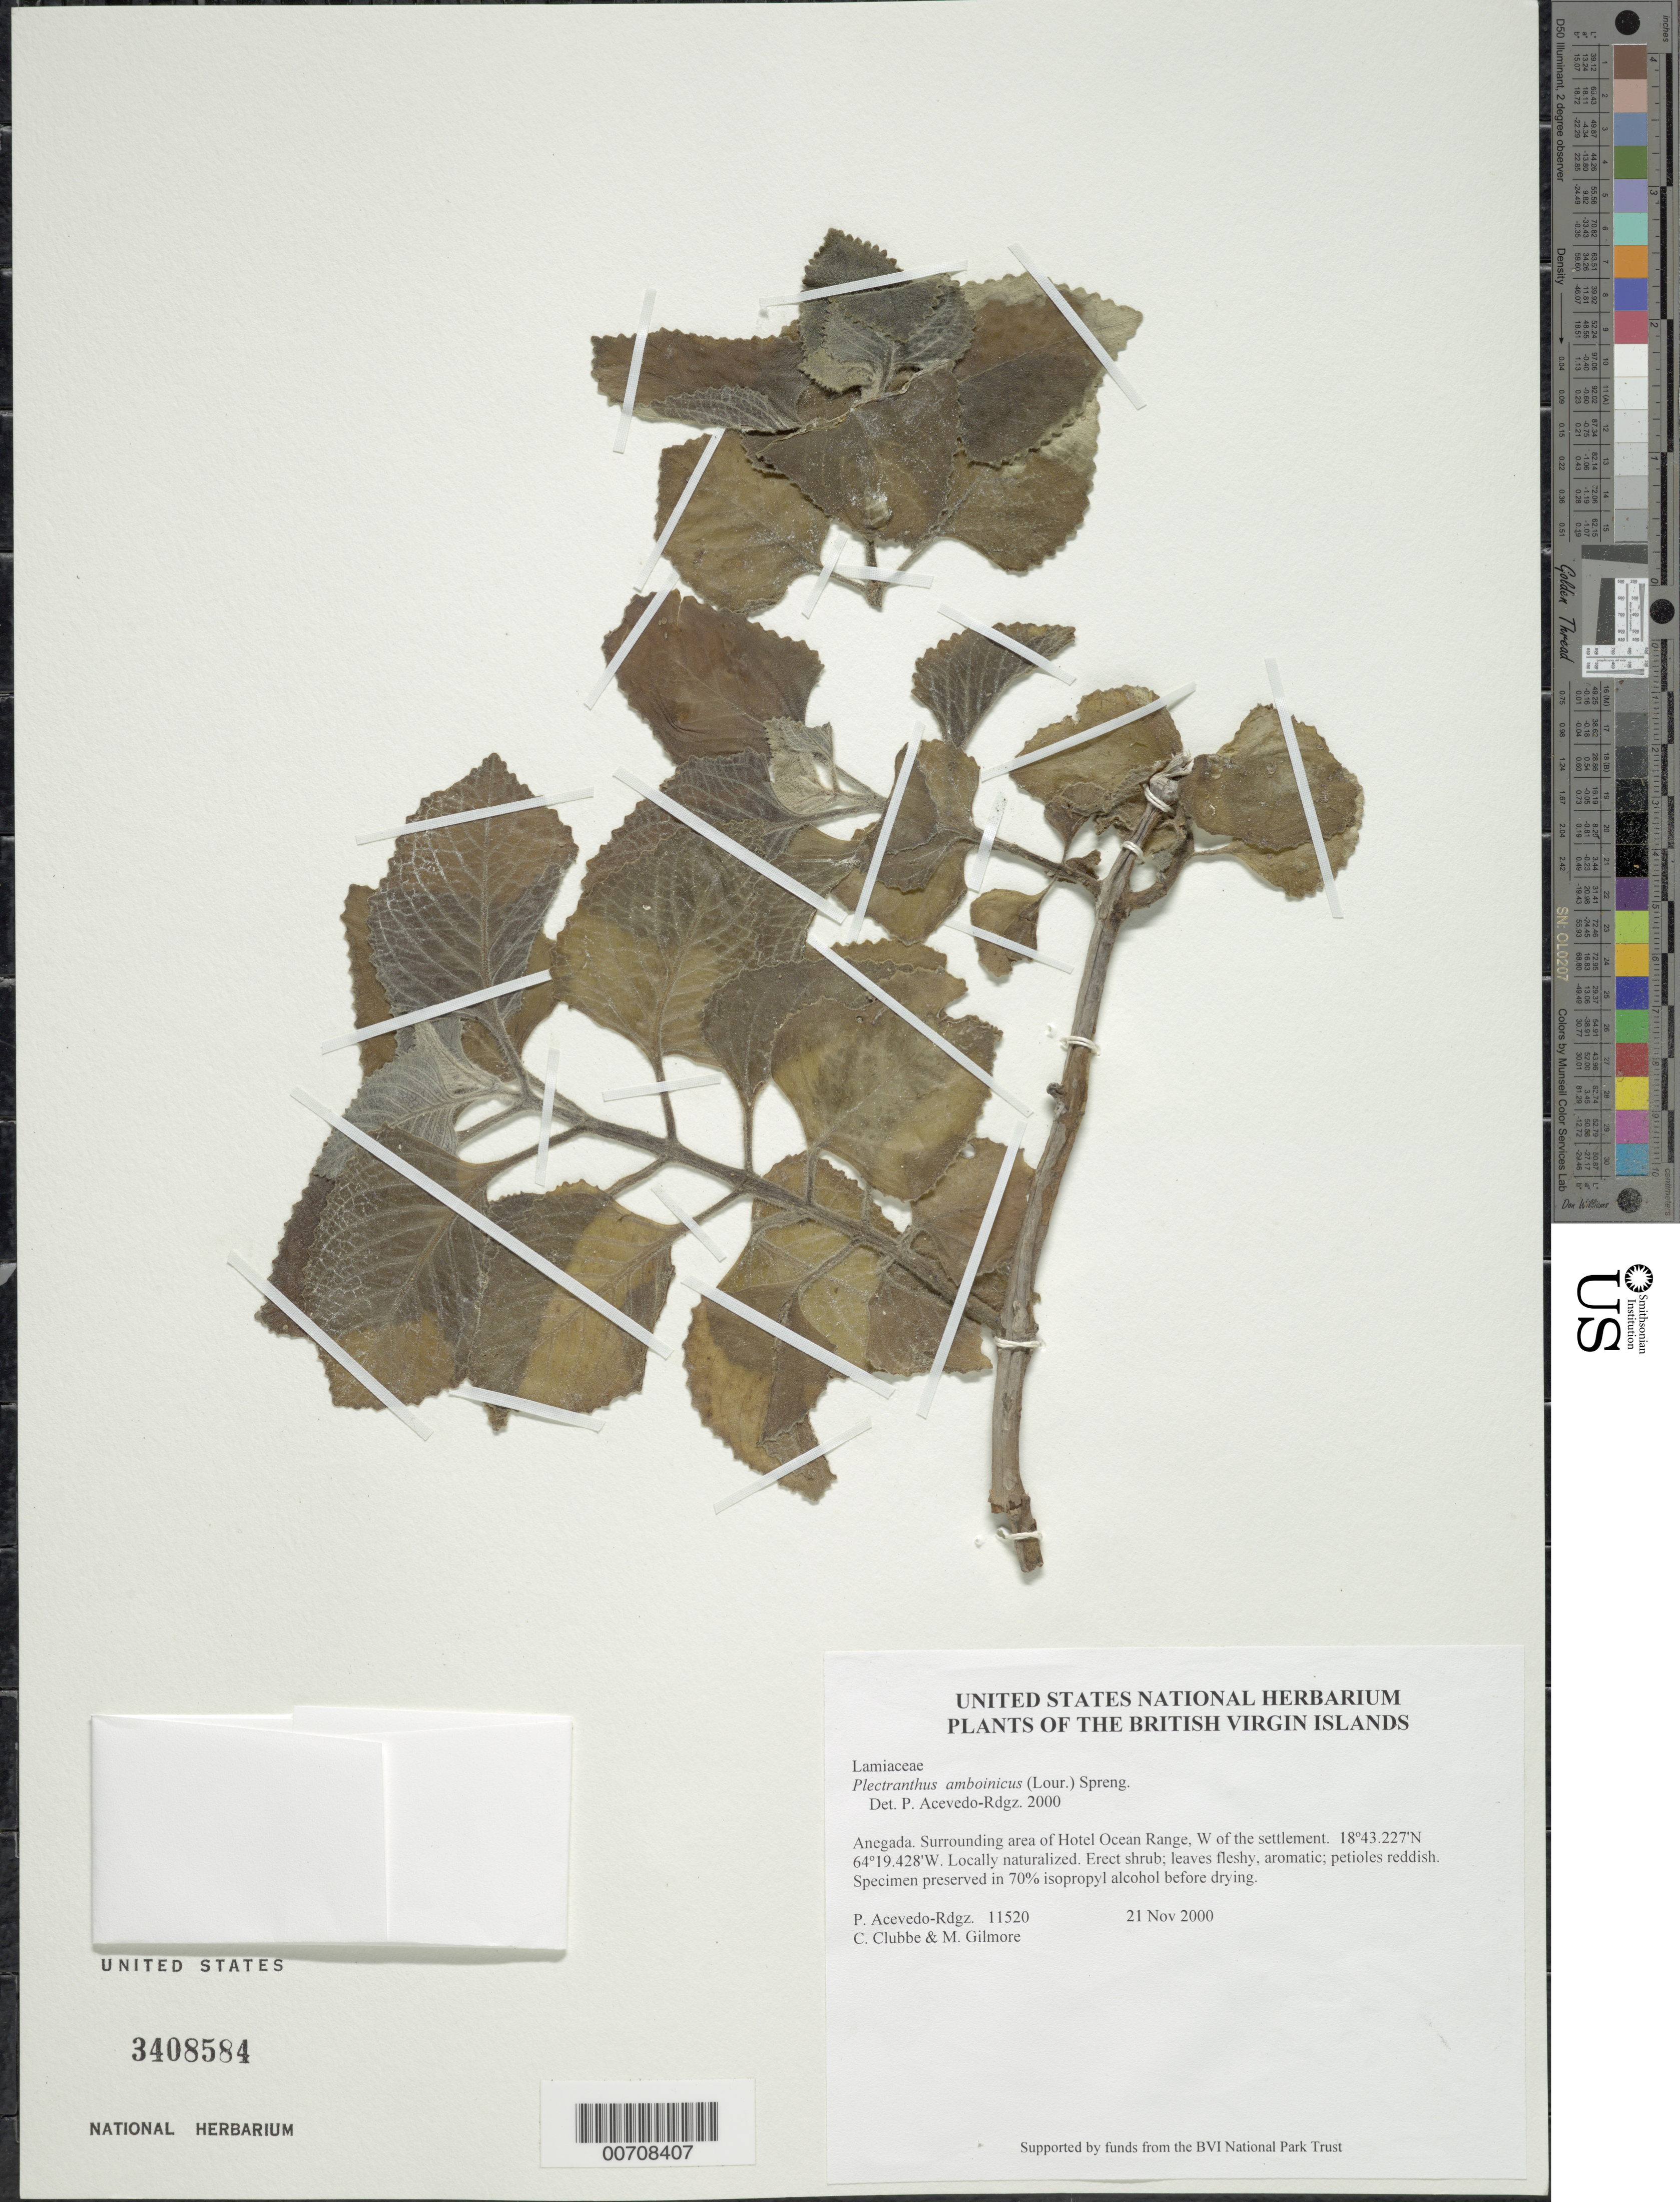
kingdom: Plantae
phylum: Tracheophyta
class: Magnoliopsida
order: Lamiales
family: Lamiaceae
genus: Plectranthus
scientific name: Plectranthus amboinicus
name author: (Lour.) Spreng.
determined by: Acevedo-Rodríguez, P., (BOT), Smithsonian Institution - National Museum of Natural History (UNITED STATES)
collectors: P. Acevedo-Rodr., C. Clubbe & M. Gilmore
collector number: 11520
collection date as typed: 21 Nov 2000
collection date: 2000-11-21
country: British Virgin Islands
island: Anegada I.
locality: Surrounding area of Hotel Ocean Range, W of the settlement.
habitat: Locally naturalized.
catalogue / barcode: US 3408584